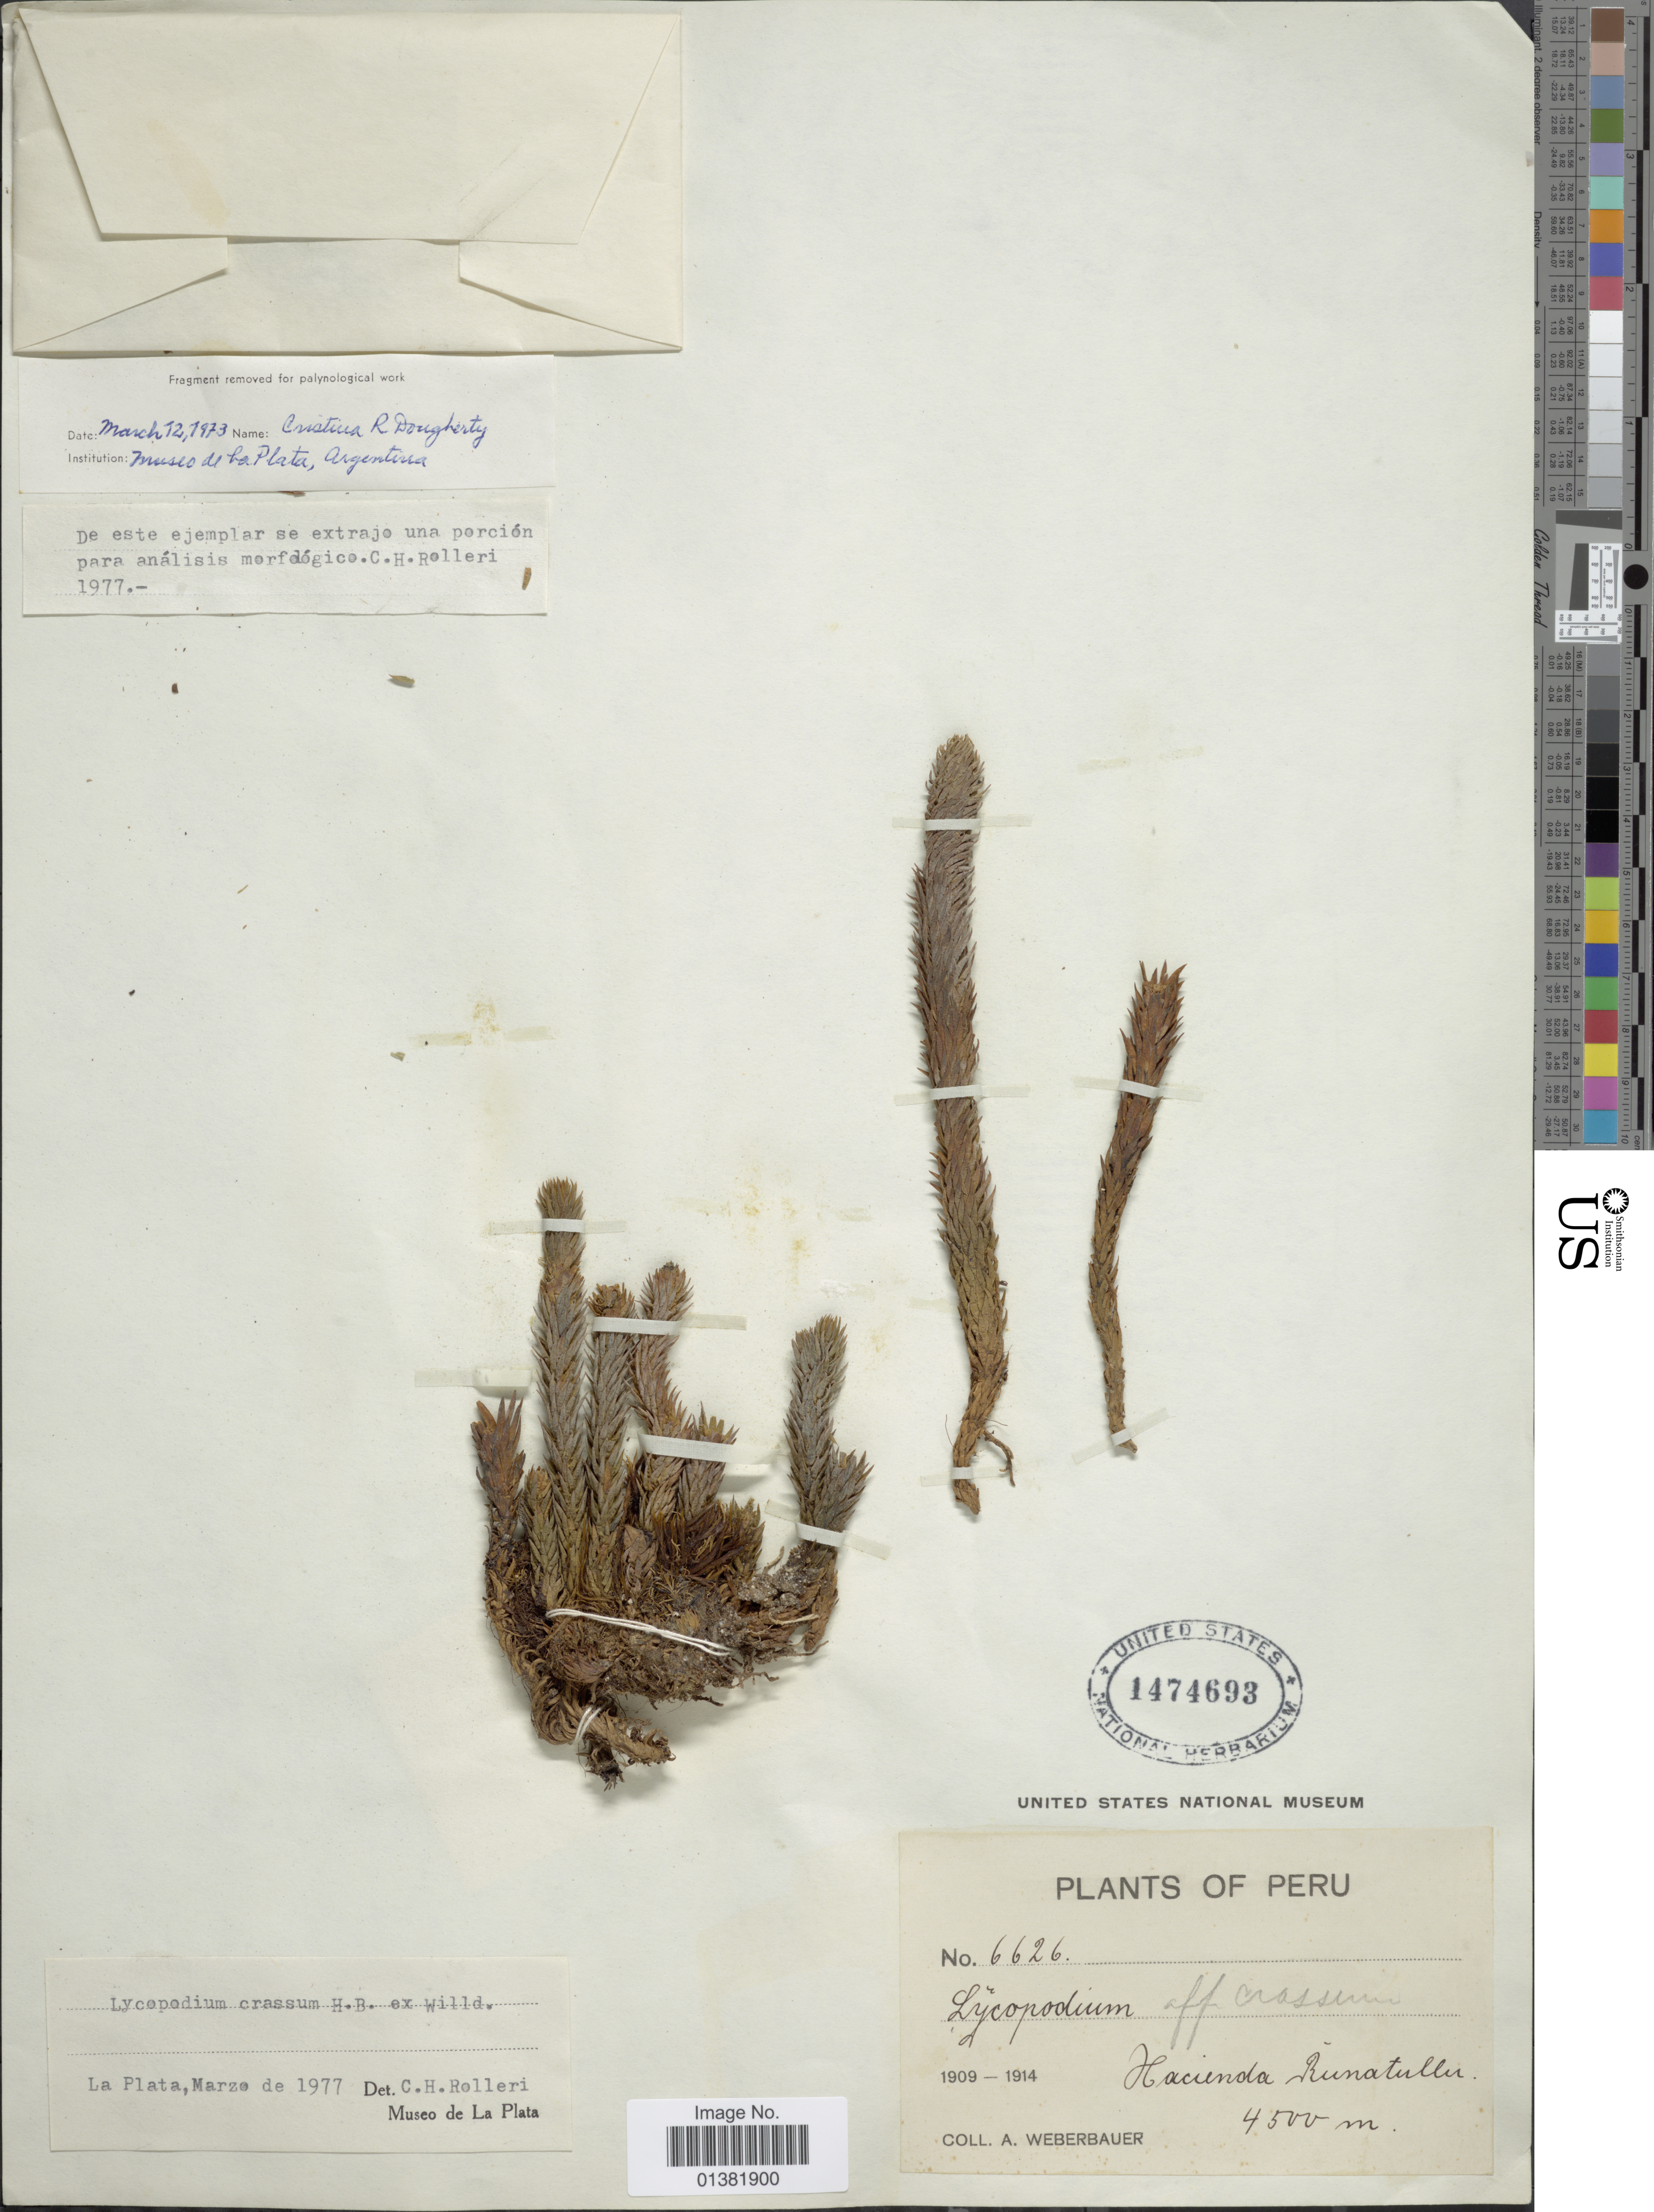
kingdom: Plantae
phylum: Tracheophyta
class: Lycopodiopsida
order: Lycopodiales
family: Lycopodiaceae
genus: Phlegmariurus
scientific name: Phlegmariurus crassus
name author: (Humb. & Bonpl. ex Willd.) B. Øllg.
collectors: A. Weberbauer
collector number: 6626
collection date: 1909/1914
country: Peru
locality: Hacienda Runatuller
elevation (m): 4500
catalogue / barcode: US 1474693